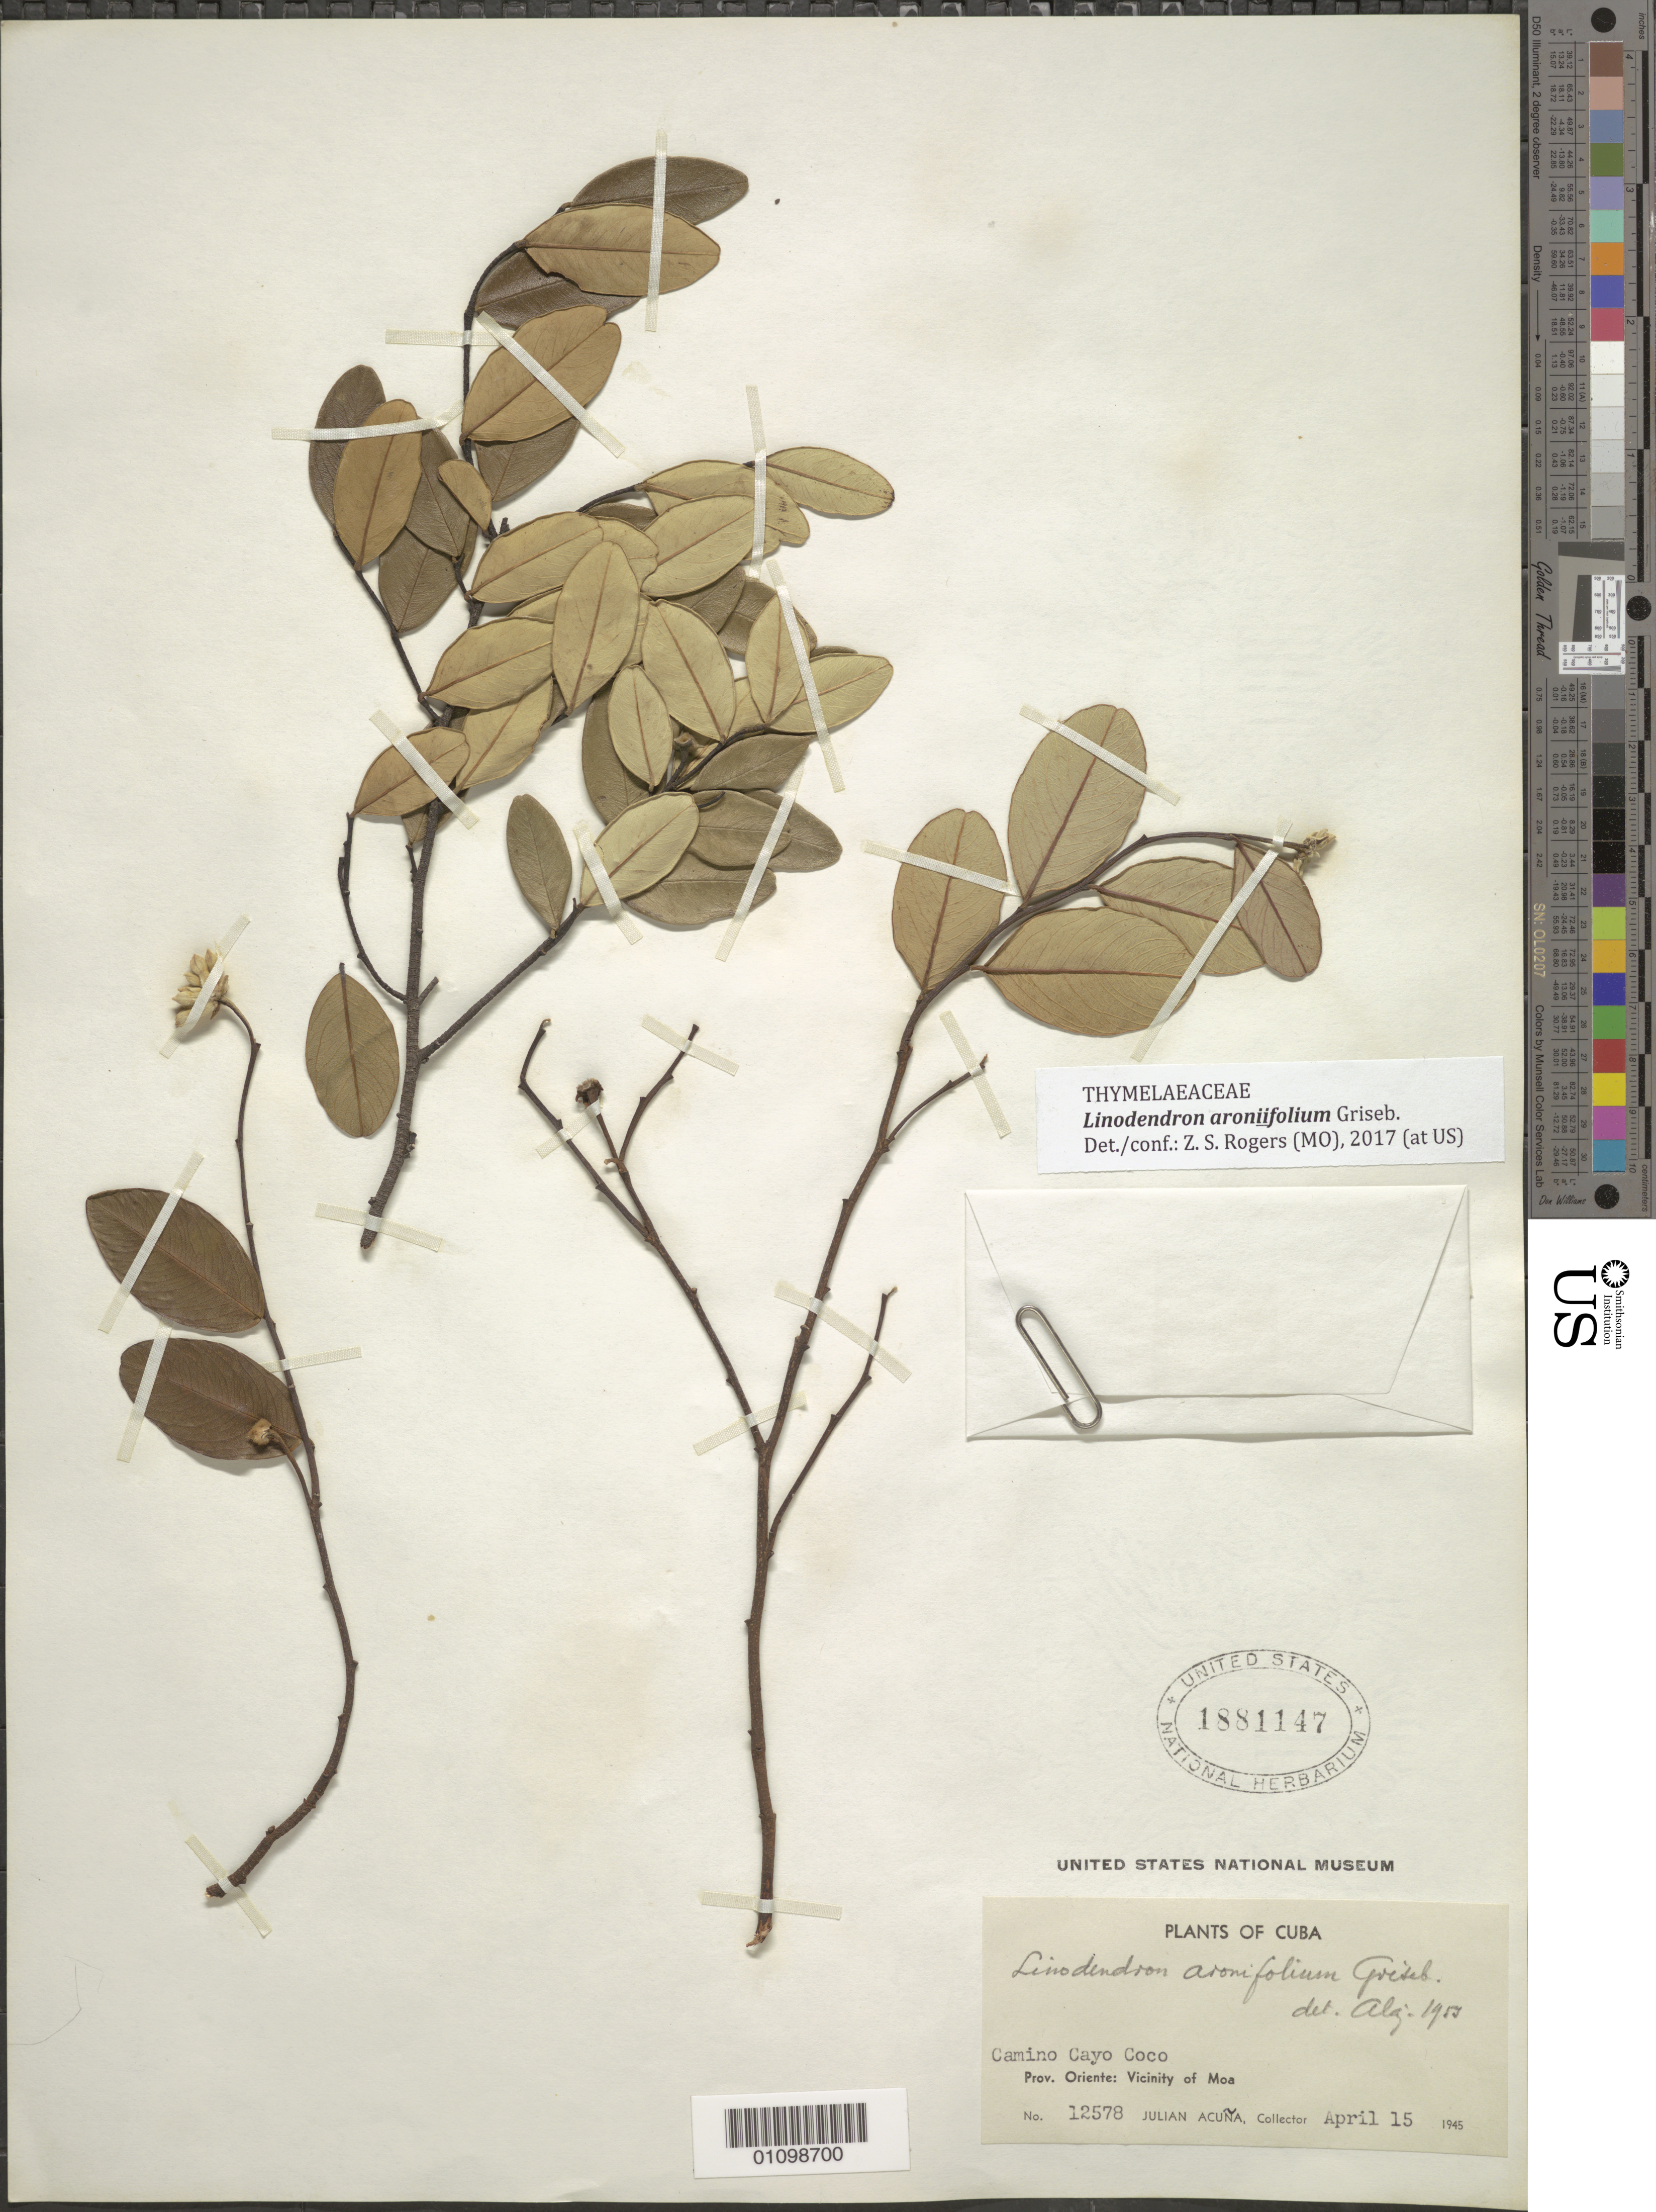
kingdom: Plantae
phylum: Tracheophyta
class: Magnoliopsida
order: Malvales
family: Thymelaeaceae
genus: Linodendron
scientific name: Linodendron aroniifolium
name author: Griseb.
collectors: J. Acuña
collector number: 12578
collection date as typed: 15 Apr 1945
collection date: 1945-04-15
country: Cuba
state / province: Holguin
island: Cuba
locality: Camino Cayo Coco Vicinity of Moa [Oriente]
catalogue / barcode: US 1881147